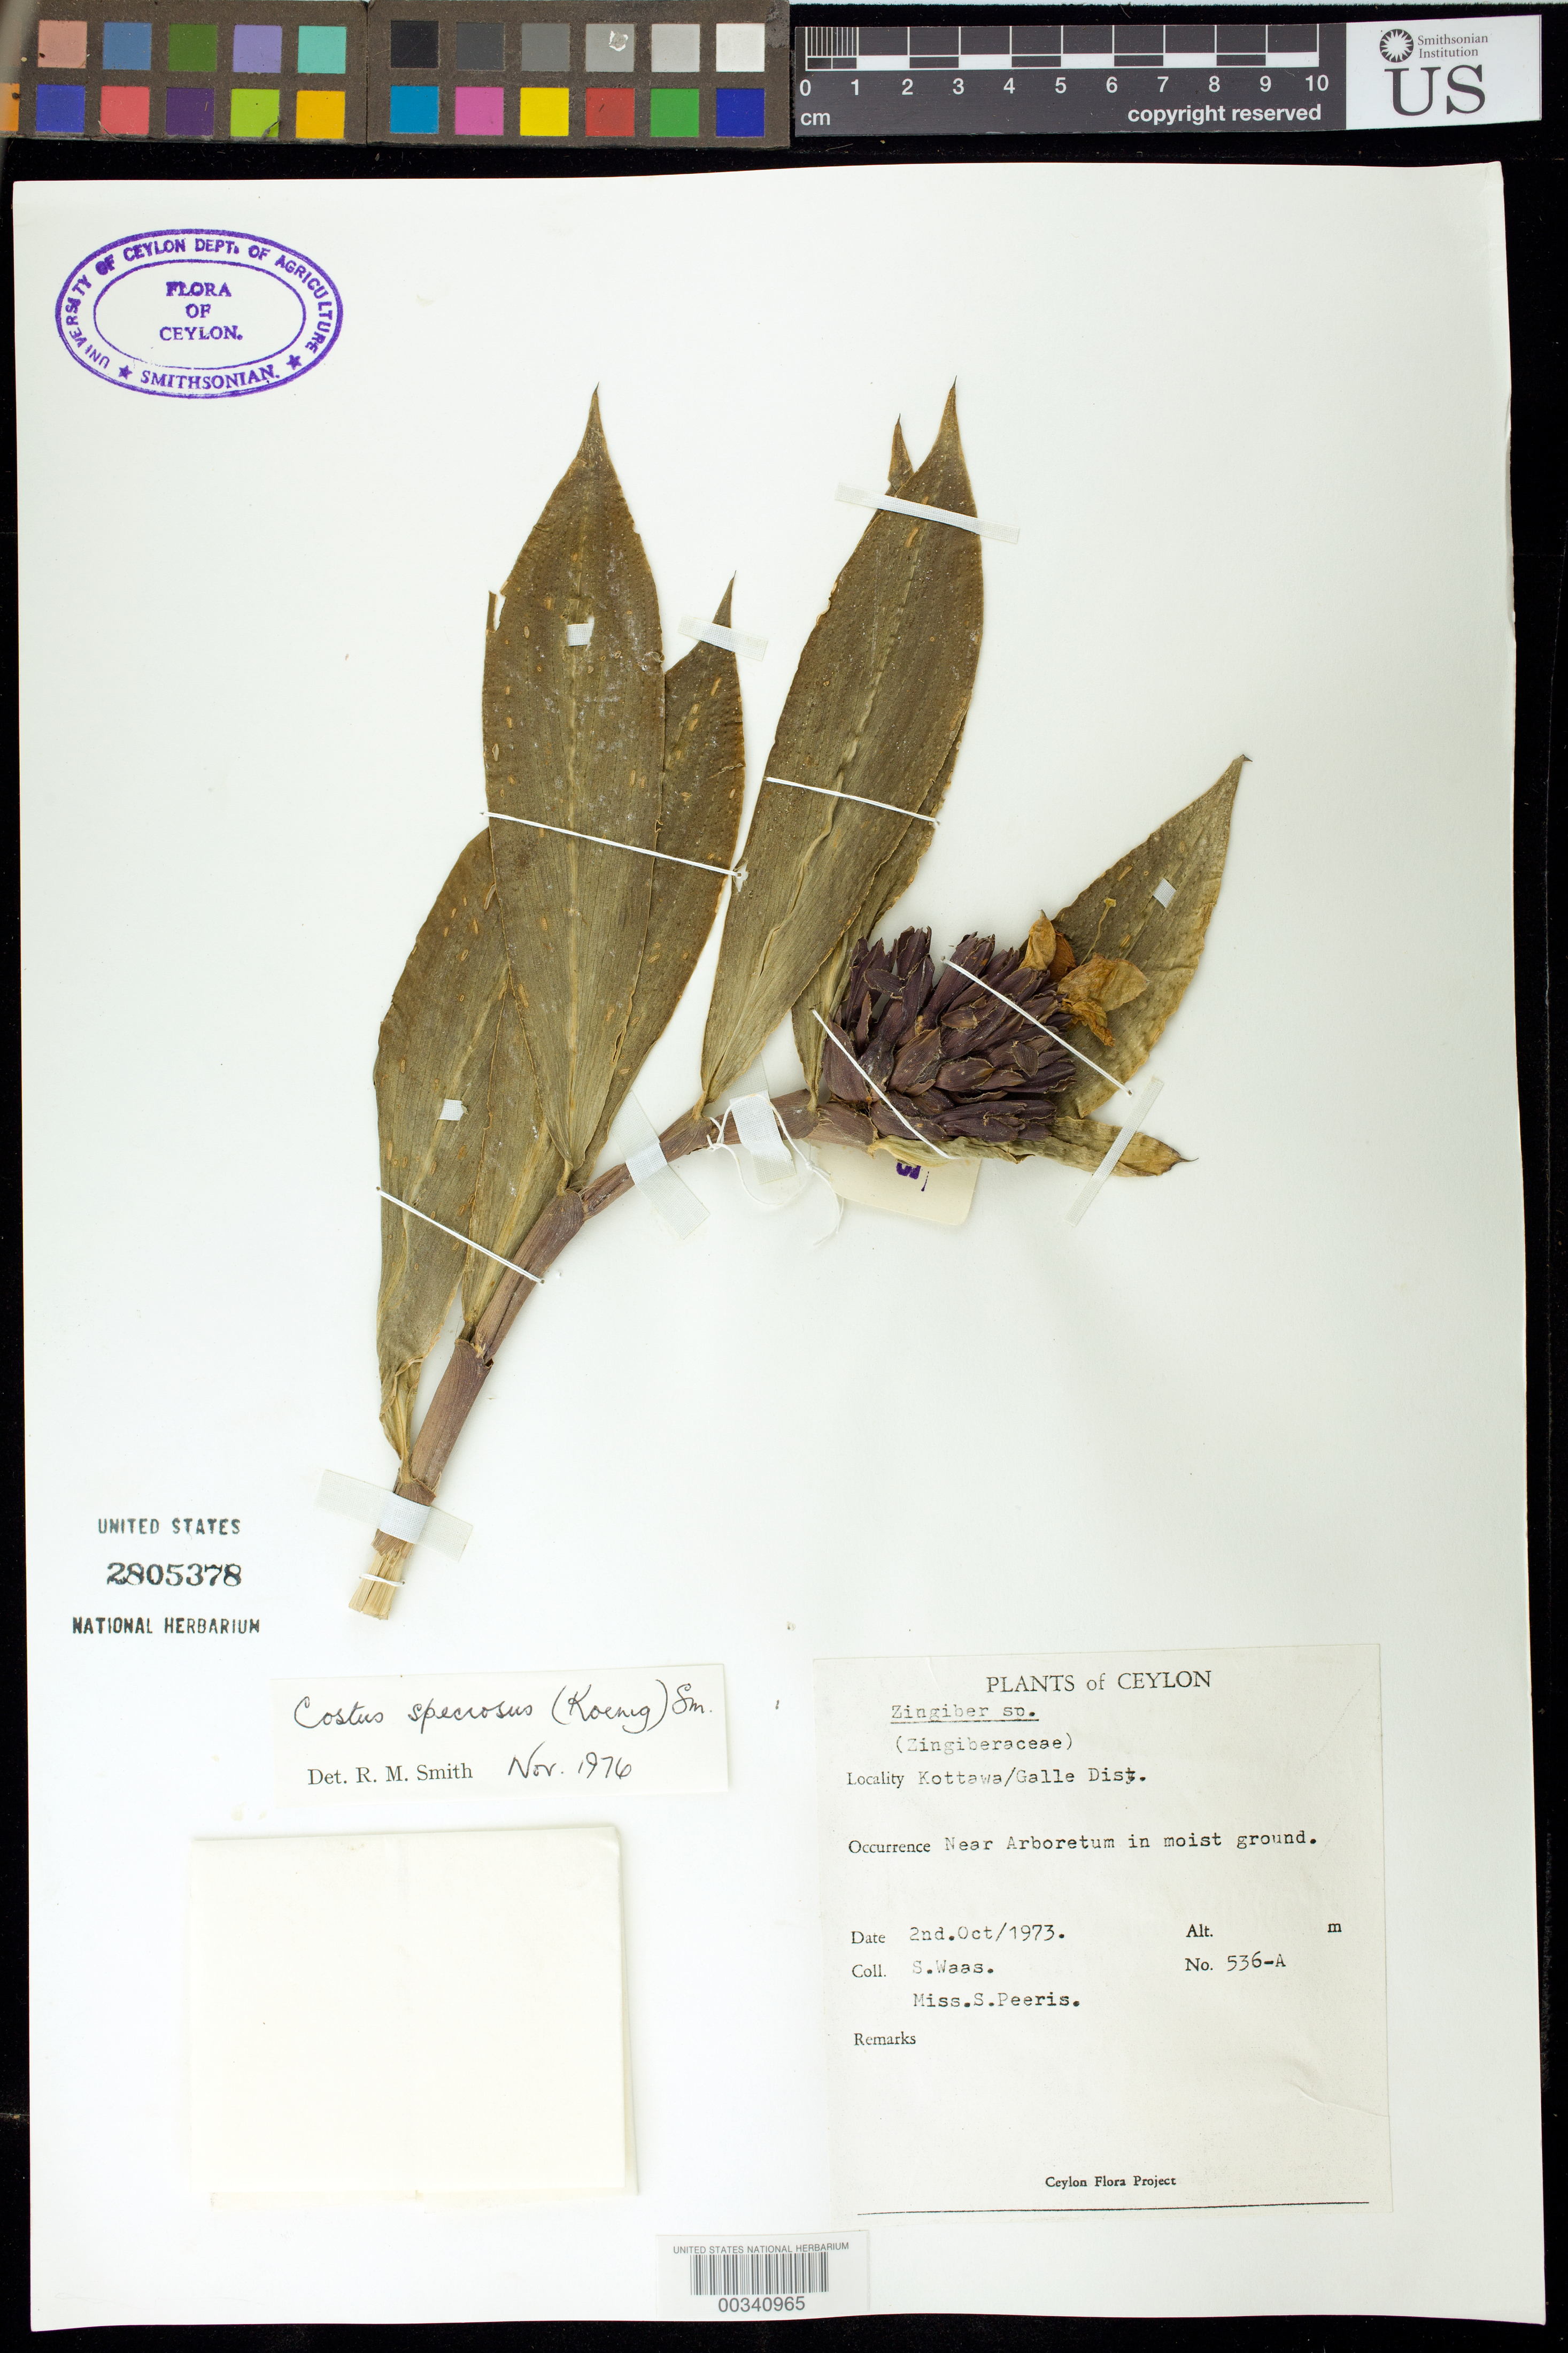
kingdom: Plantae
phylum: Tracheophyta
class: Liliopsida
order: Zingiberales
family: Costaceae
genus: Hellenia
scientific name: Hellenia speciosa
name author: (J. Koenig) S.R. Dutta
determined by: (US) Smithsonian Institution - National Museum of Natural History - Department of Botany (UNITED STATES)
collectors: S. Waas & S. Peeris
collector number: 536-a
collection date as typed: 02 Oct 1973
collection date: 1973-10-02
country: Sri Lanka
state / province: Southern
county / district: Galle Dist.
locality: Plants of ceylon, kottawa/galle dist.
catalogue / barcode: US 2805378